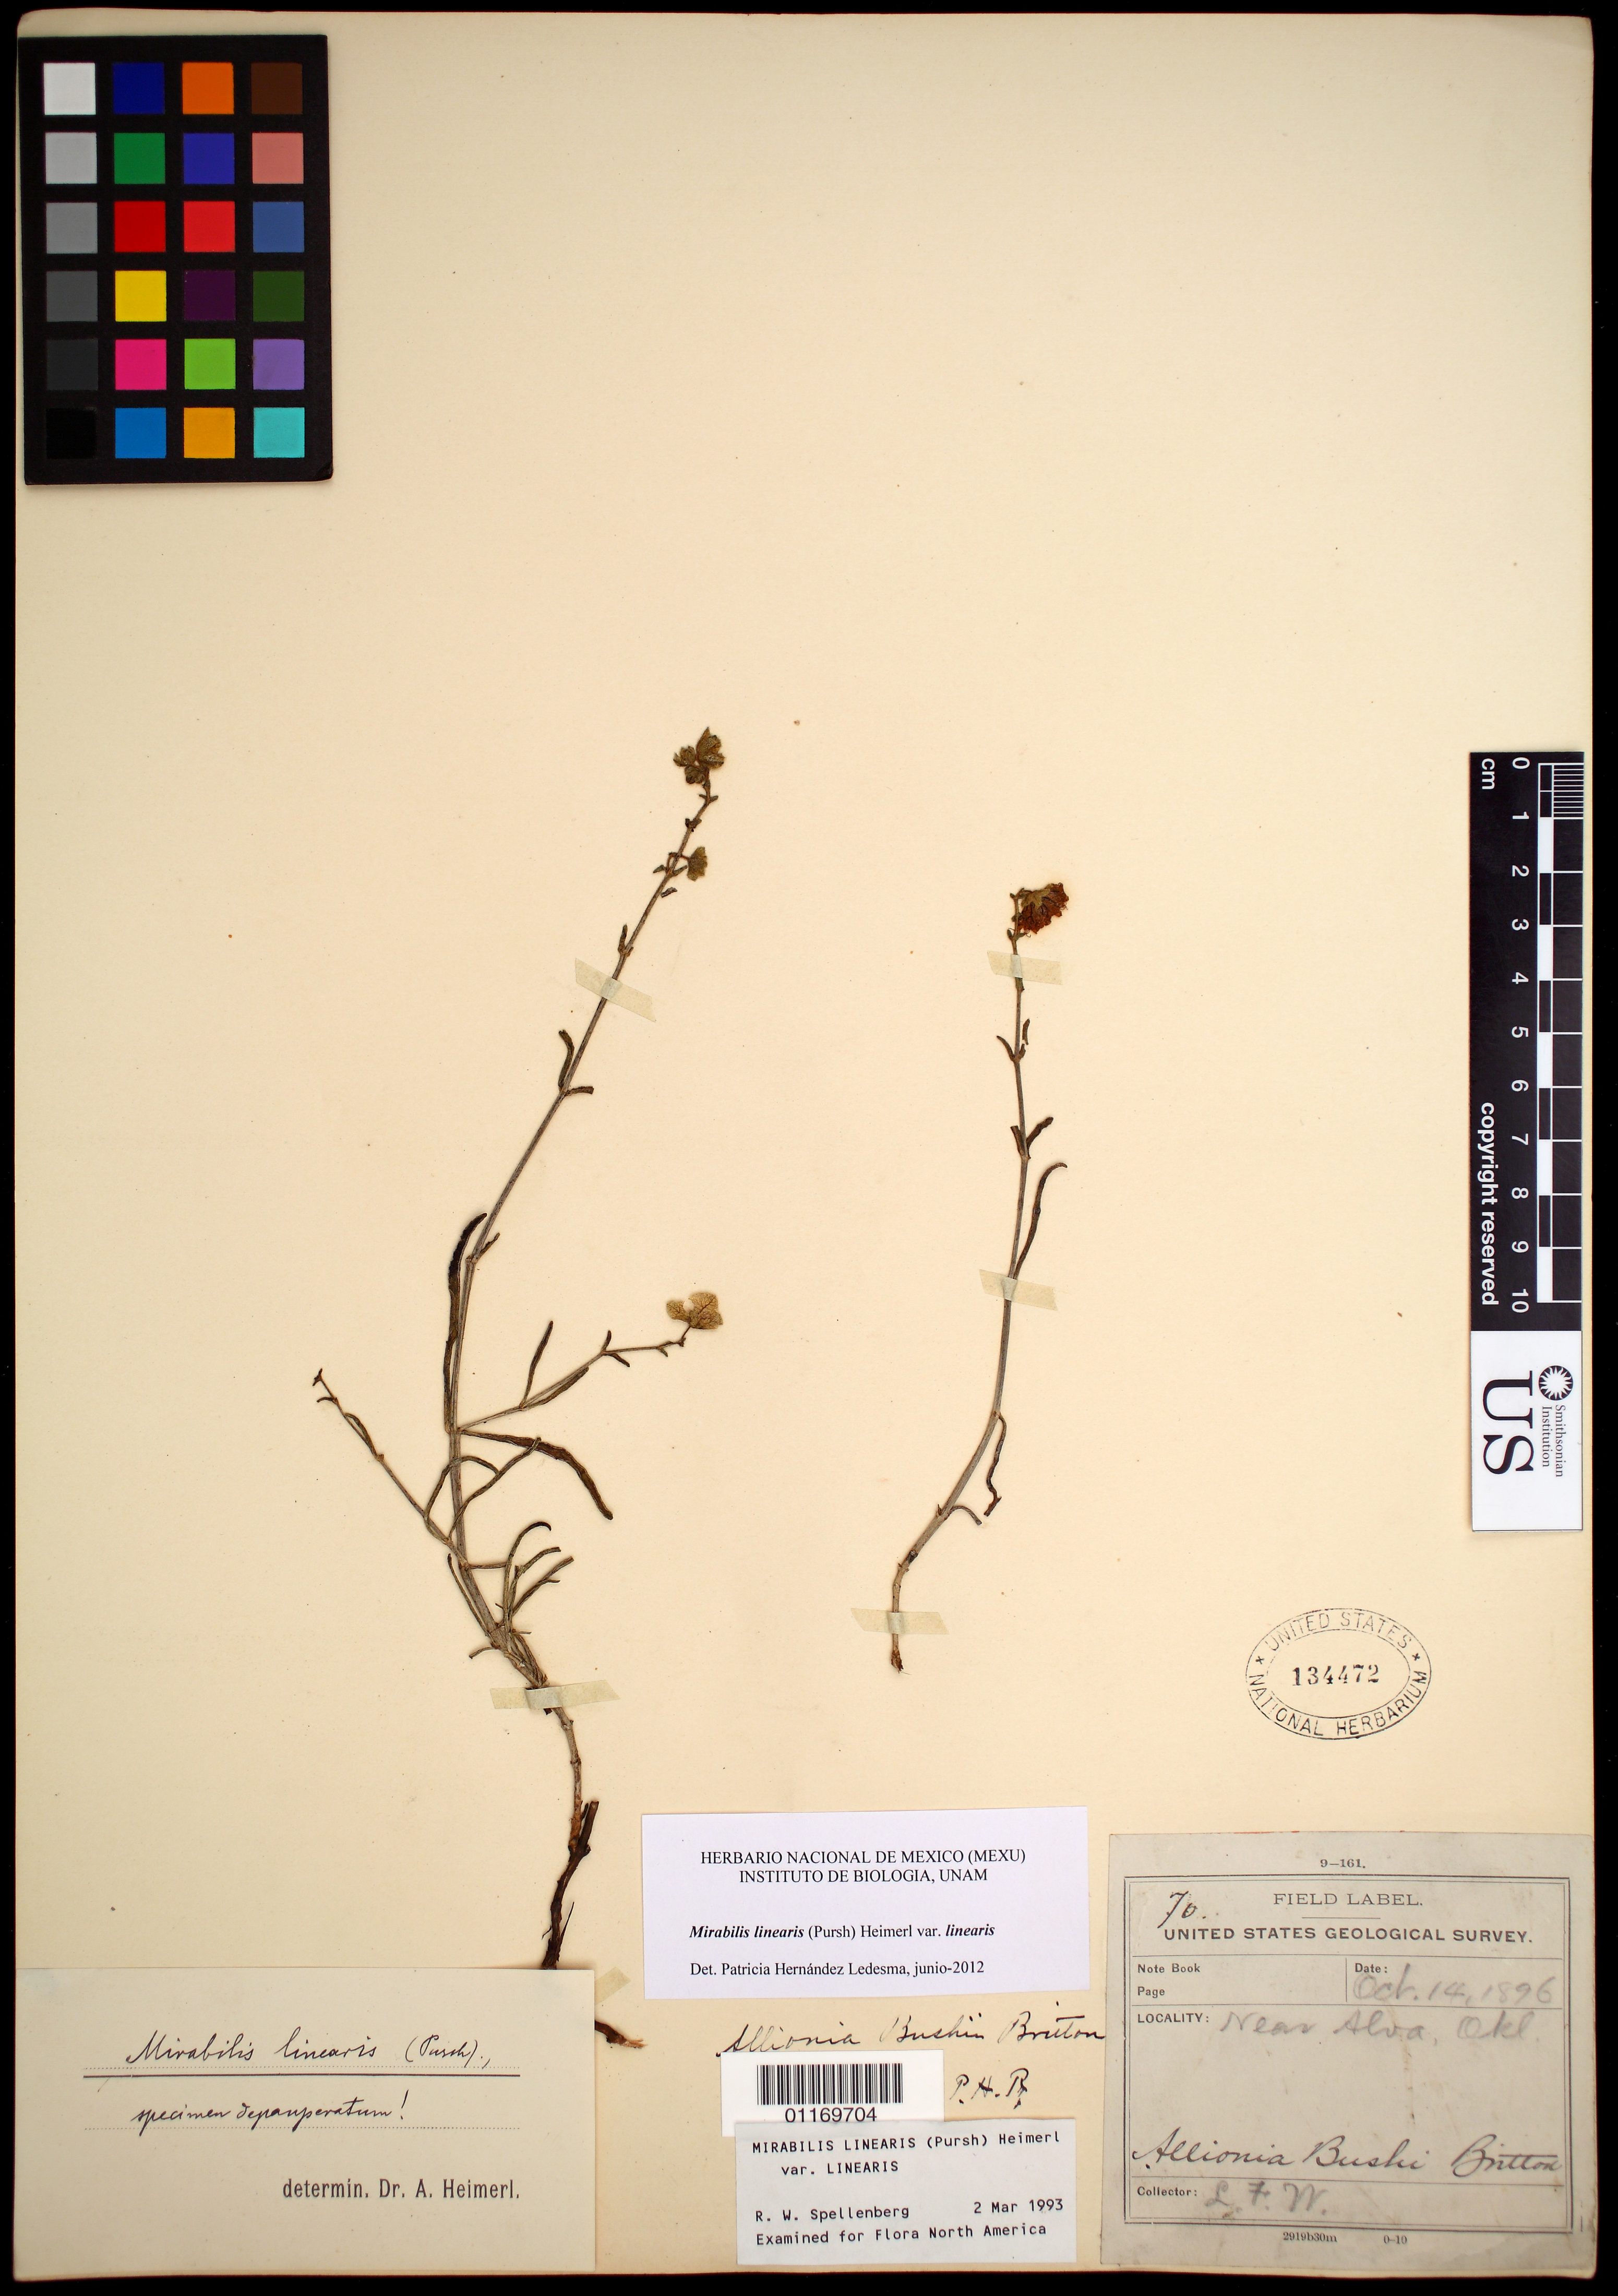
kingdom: Plantae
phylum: Tracheophyta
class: Magnoliopsida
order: Caryophyllales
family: Nyctaginaceae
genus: Mirabilis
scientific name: Mirabilis linearis var. linearis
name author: (Pursh) Heimerl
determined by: Hernández-Ledesma, Patricia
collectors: L. F. Ward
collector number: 70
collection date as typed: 14 Oct 1896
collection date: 1896-10-14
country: United States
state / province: Oklahoma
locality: Alva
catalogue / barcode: US 134472